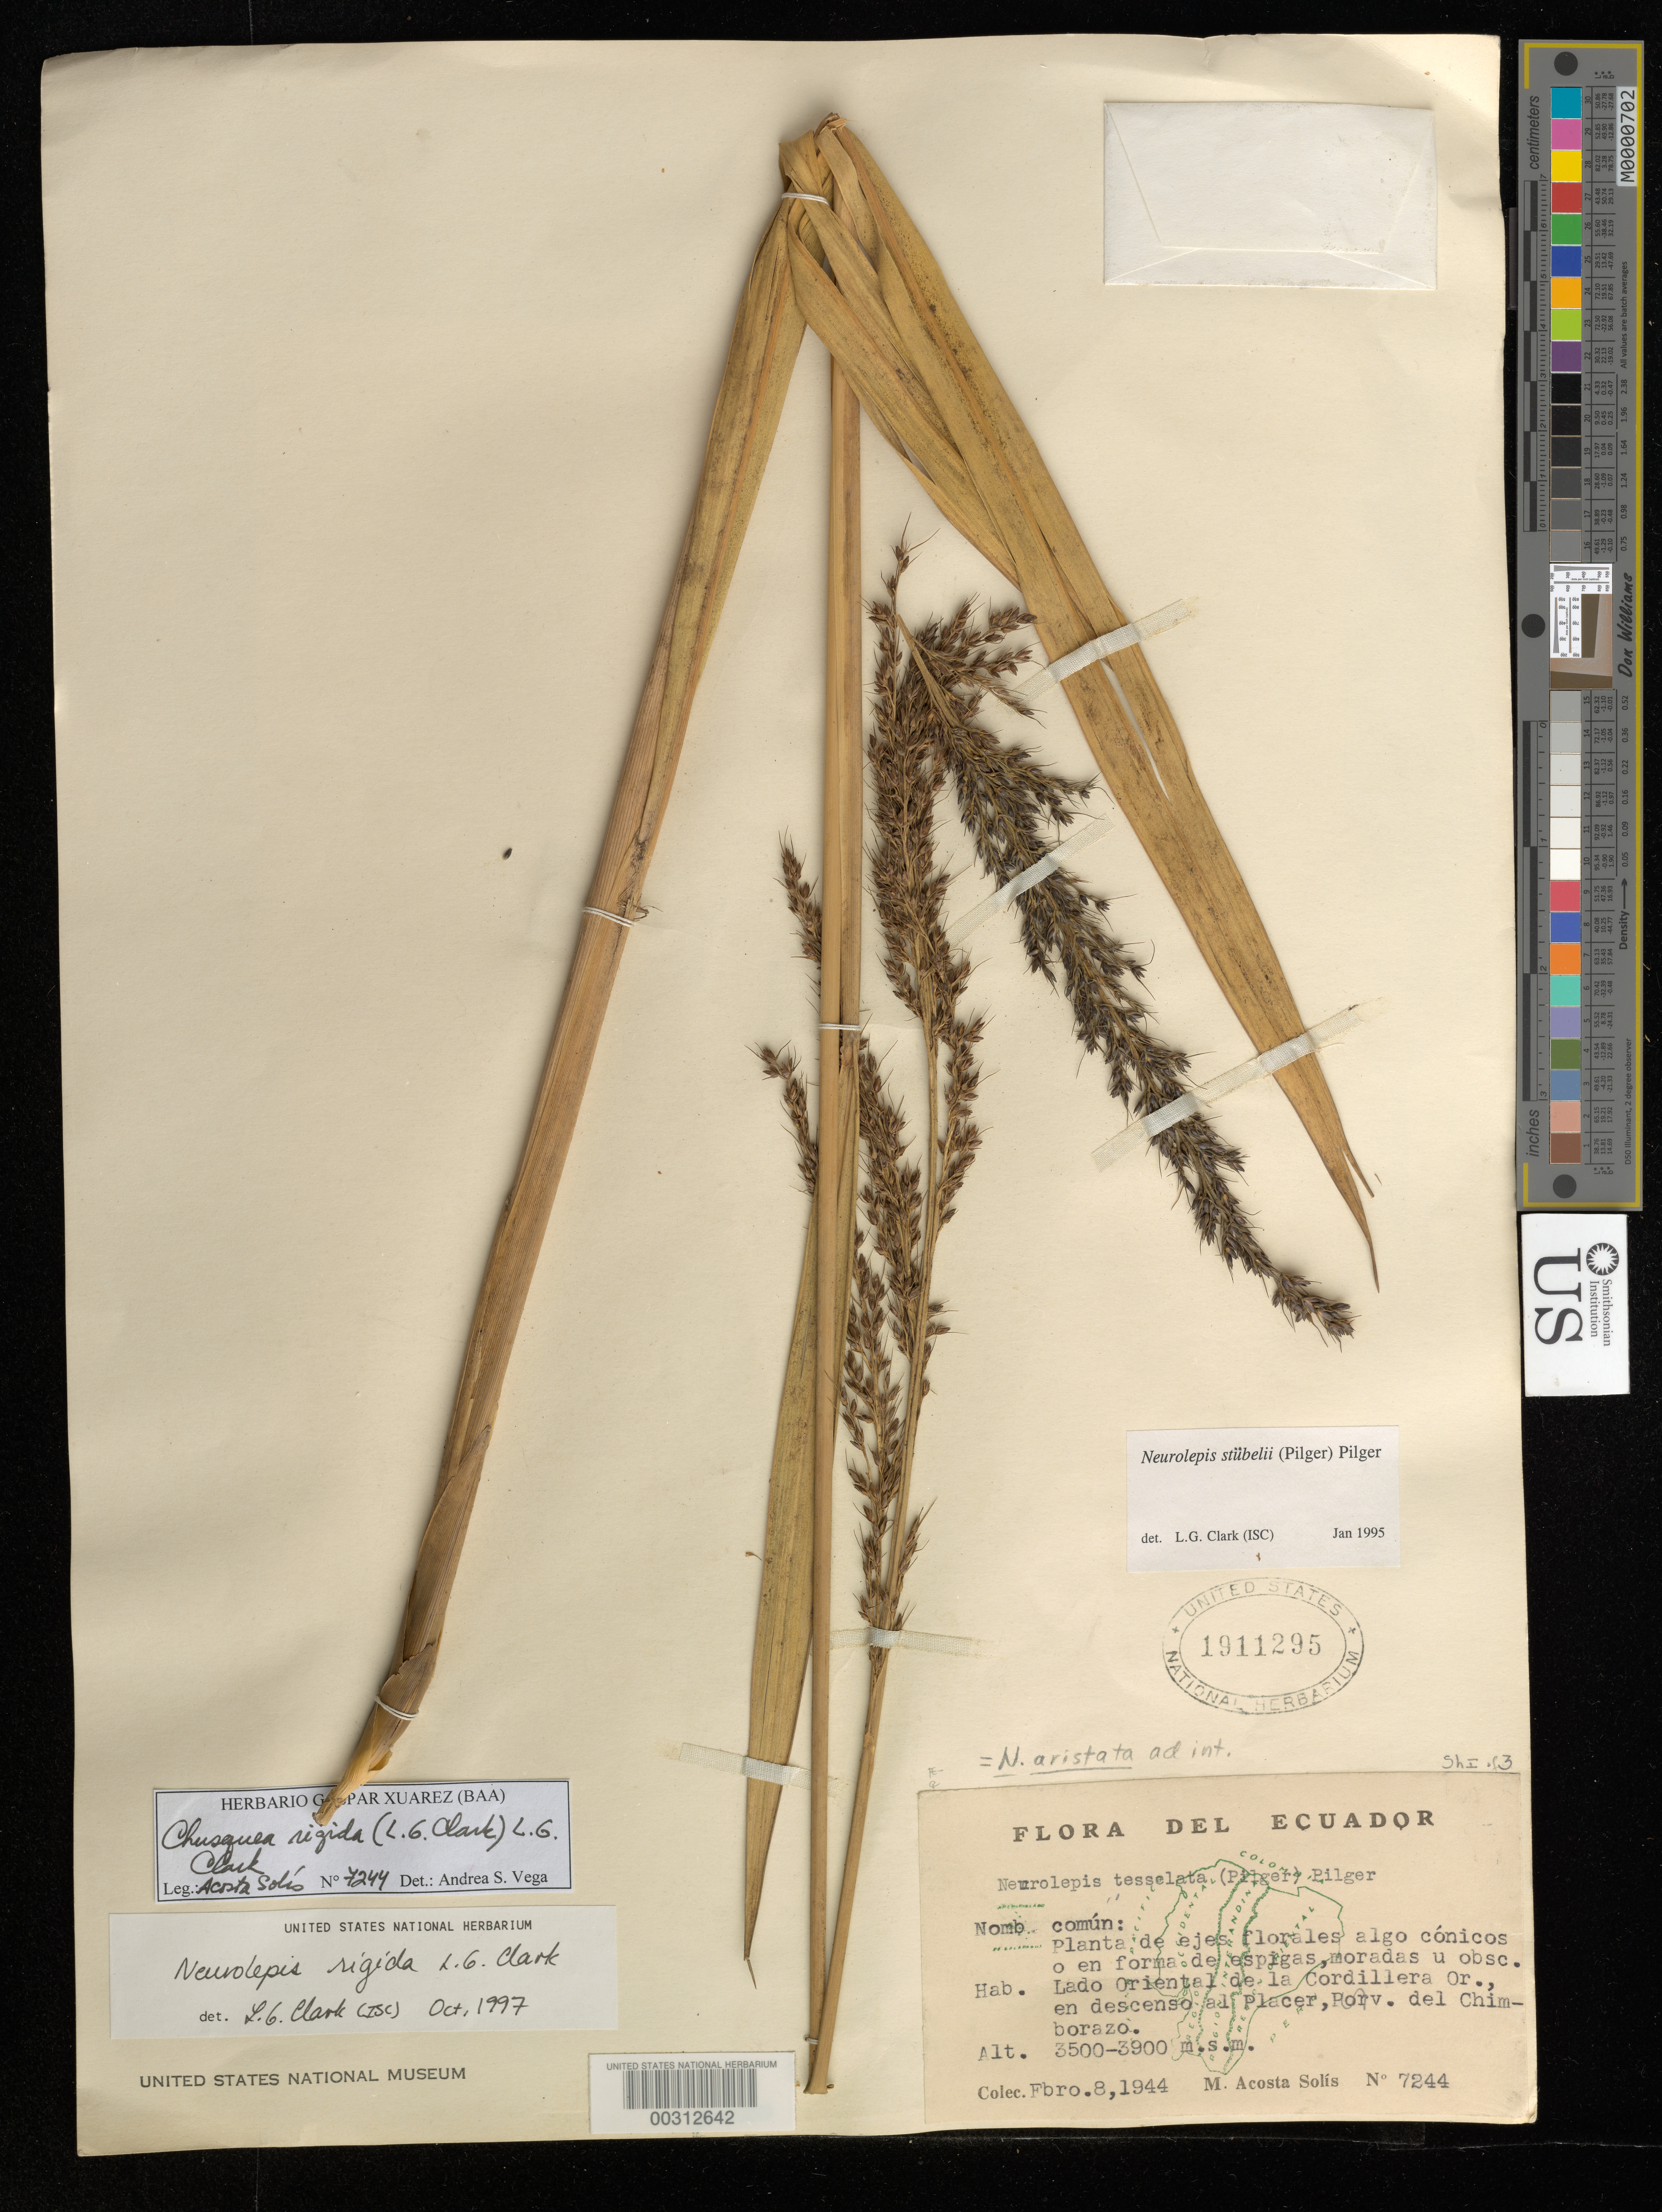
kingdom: Plantae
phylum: Tracheophyta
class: Liliopsida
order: Poales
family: Poaceae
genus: Chusquea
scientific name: Chusquea rigida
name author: (L.G. Clark) L.G. Clark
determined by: Vega, A. S.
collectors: M. Acosta Solis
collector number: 7244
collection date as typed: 08 Feb 1944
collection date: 1944-02-08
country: Ecuador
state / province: Chimborazo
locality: Lado Oriental, Placer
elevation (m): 3500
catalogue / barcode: US 1911295